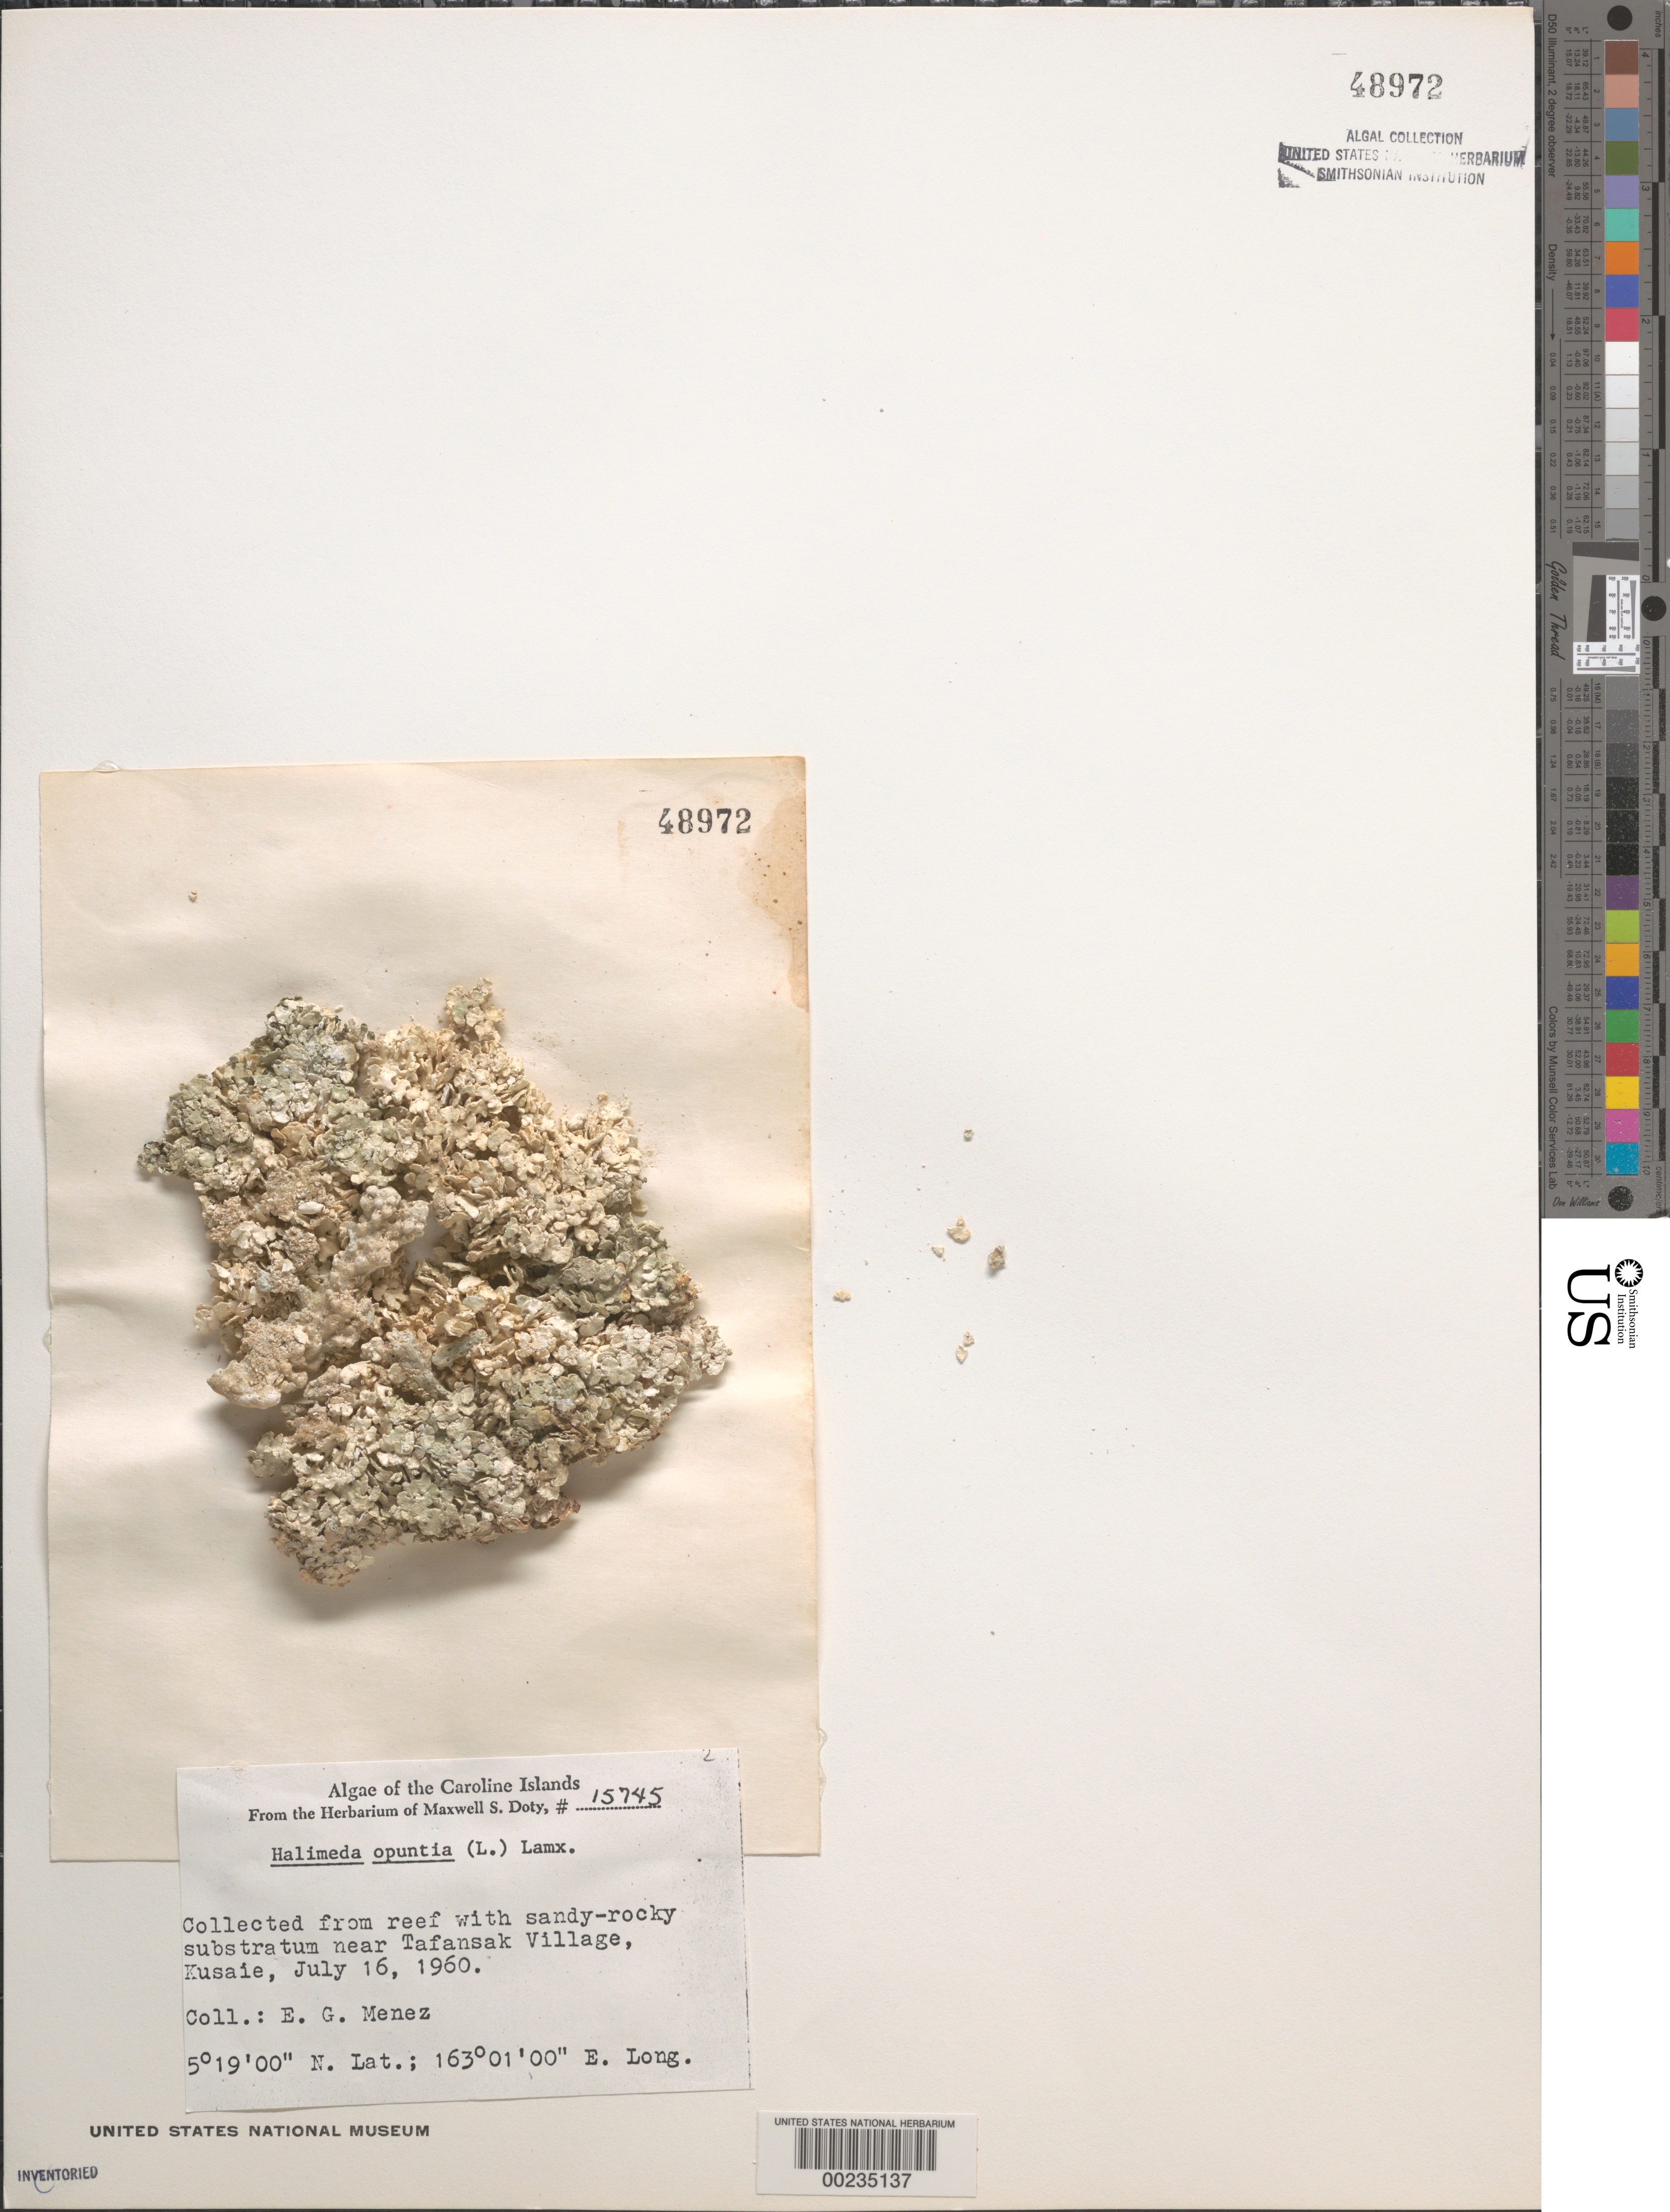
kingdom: Plantae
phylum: Chlorophyta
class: Ulvophyceae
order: Bryopsidales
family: Halimedaceae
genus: Halimeda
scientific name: Halimeda opuntia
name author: (L.) J.V.Lamouroux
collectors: Meñez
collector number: MSD 15745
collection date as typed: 16 Jul 1960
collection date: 1960-07-16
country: Micronesia, Federated States of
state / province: Kosrae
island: Kosrae [Kusaie]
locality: Near Tafansak village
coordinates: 5 19' 00" N, 163 01' 00" E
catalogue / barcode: US 48972